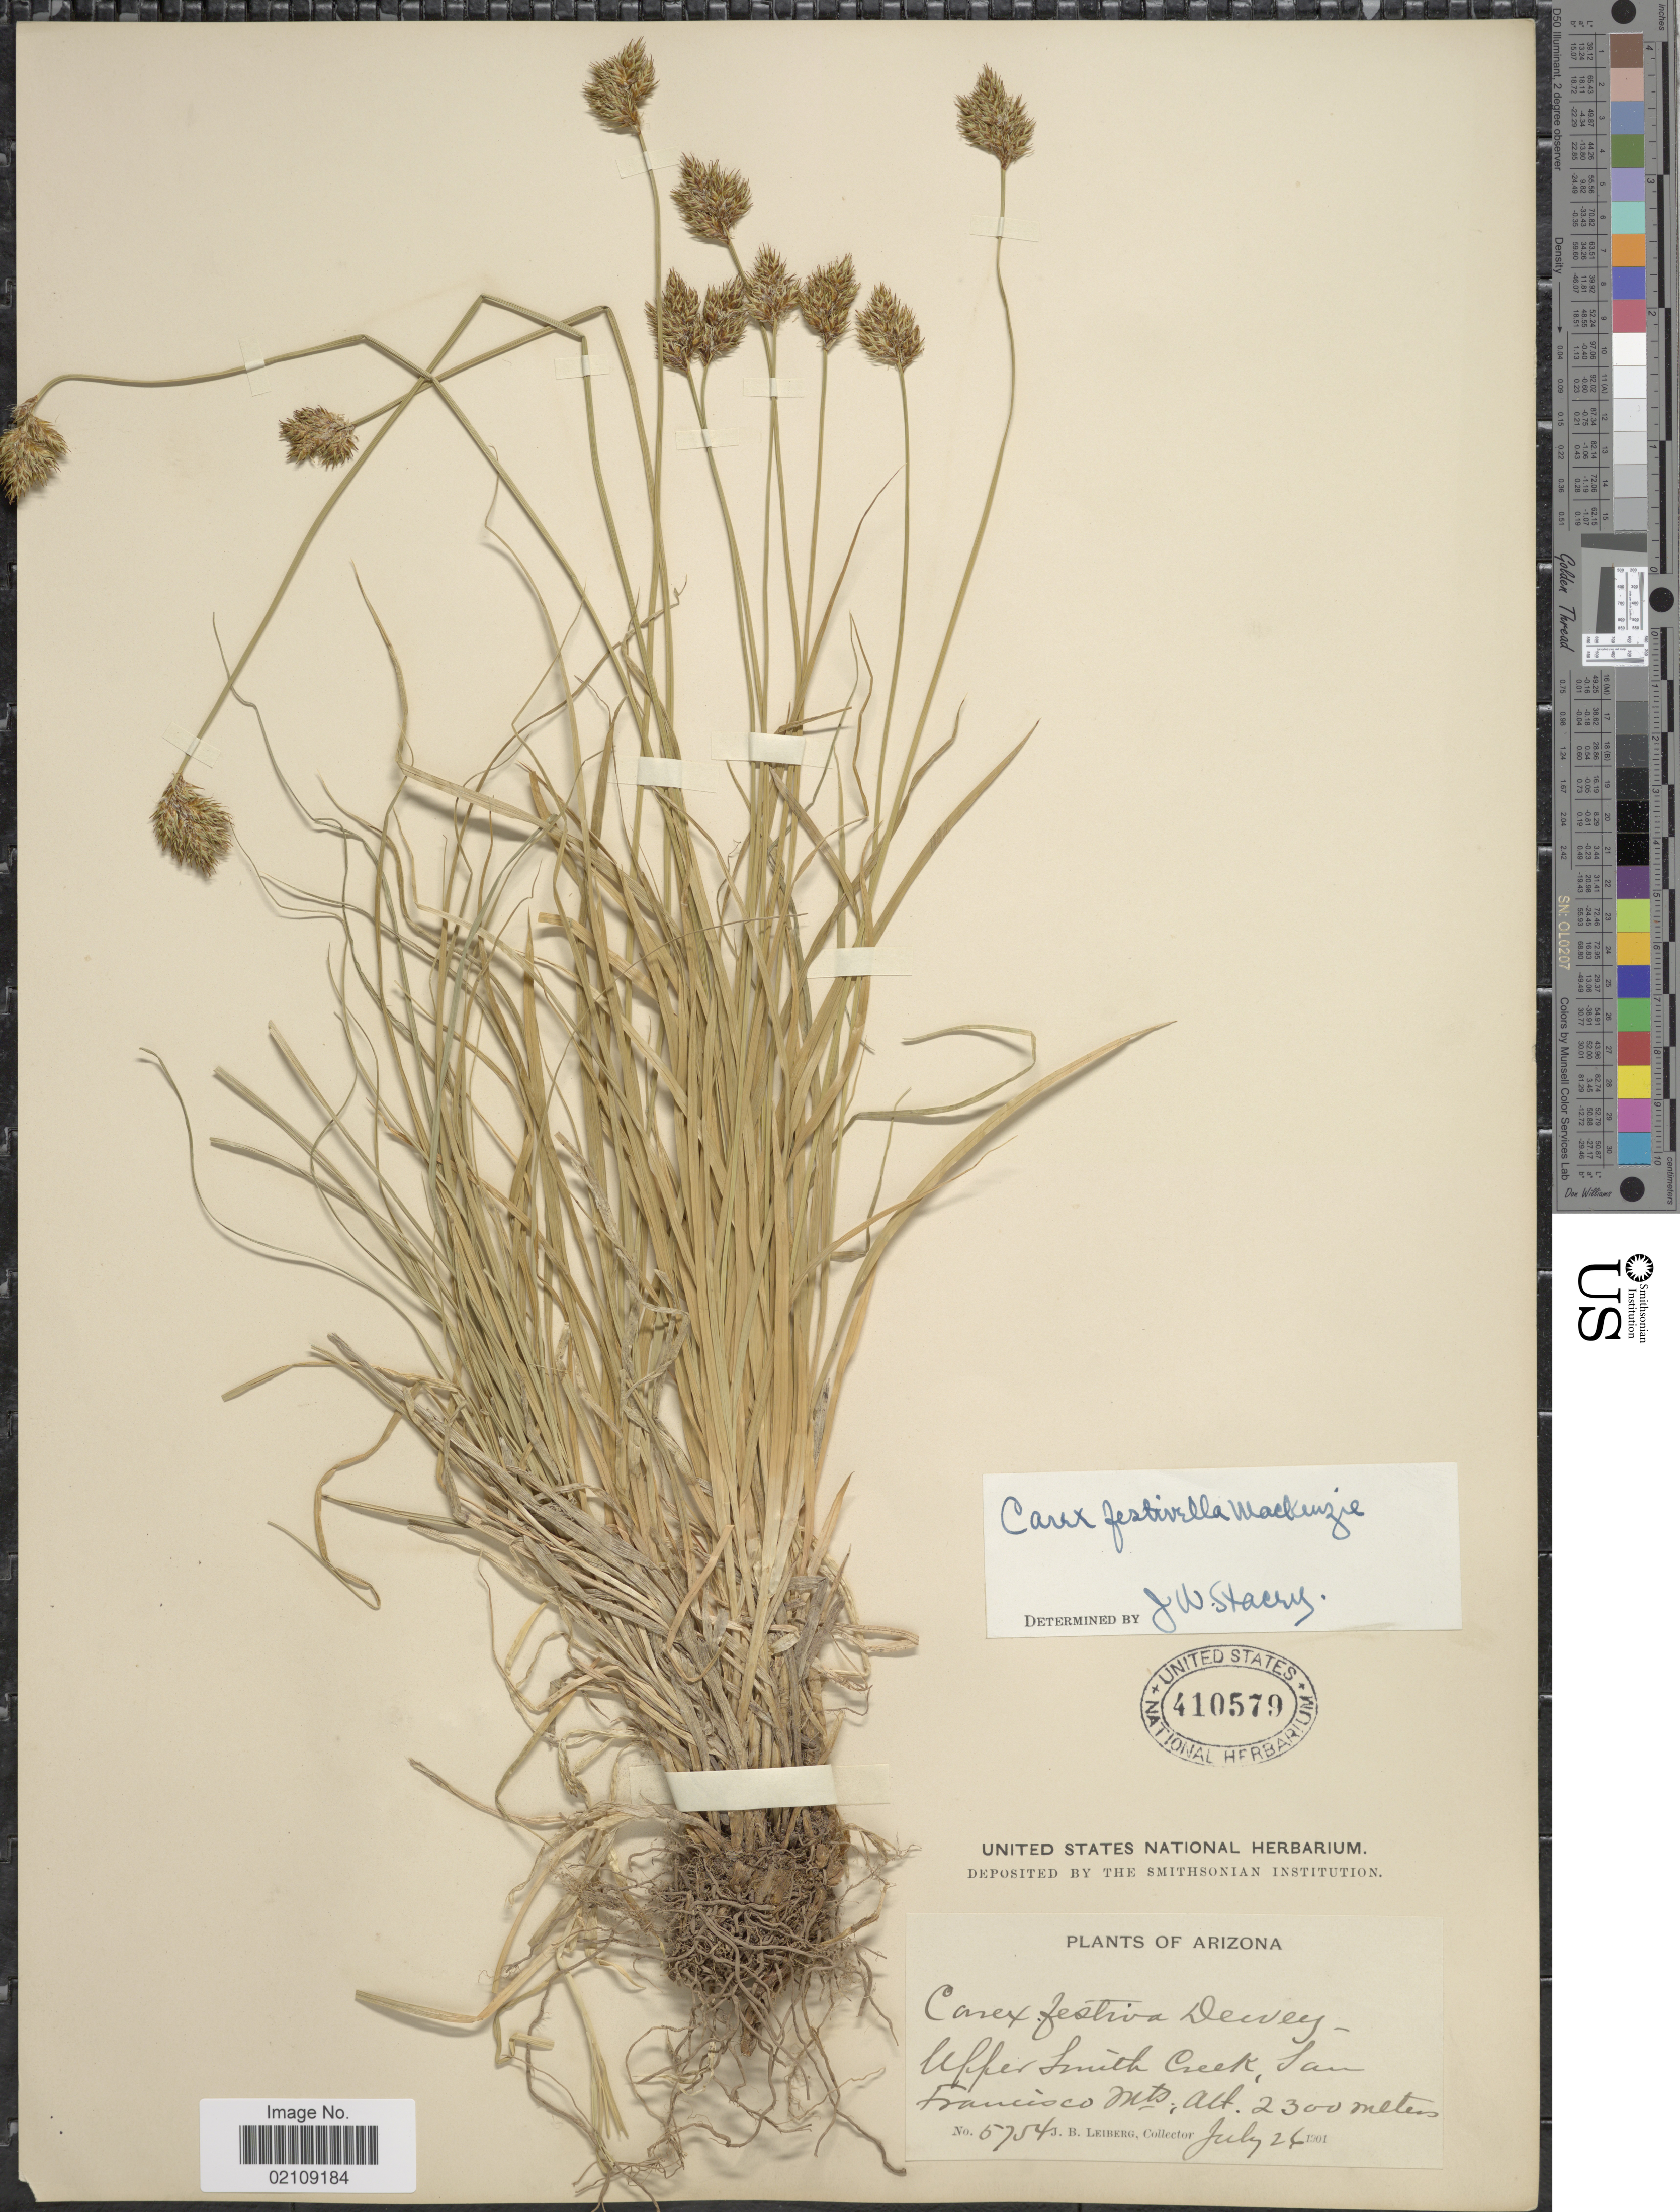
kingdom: Plantae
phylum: Tracheophyta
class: Liliopsida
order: Poales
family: Cyperaceae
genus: Carex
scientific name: Carex microptera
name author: Mack.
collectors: J. B. Leiberg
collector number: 5754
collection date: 1901-07-26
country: United States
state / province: Arizona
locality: Upper Smith Creek, San Francisco Mts.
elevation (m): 2300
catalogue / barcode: US 410579